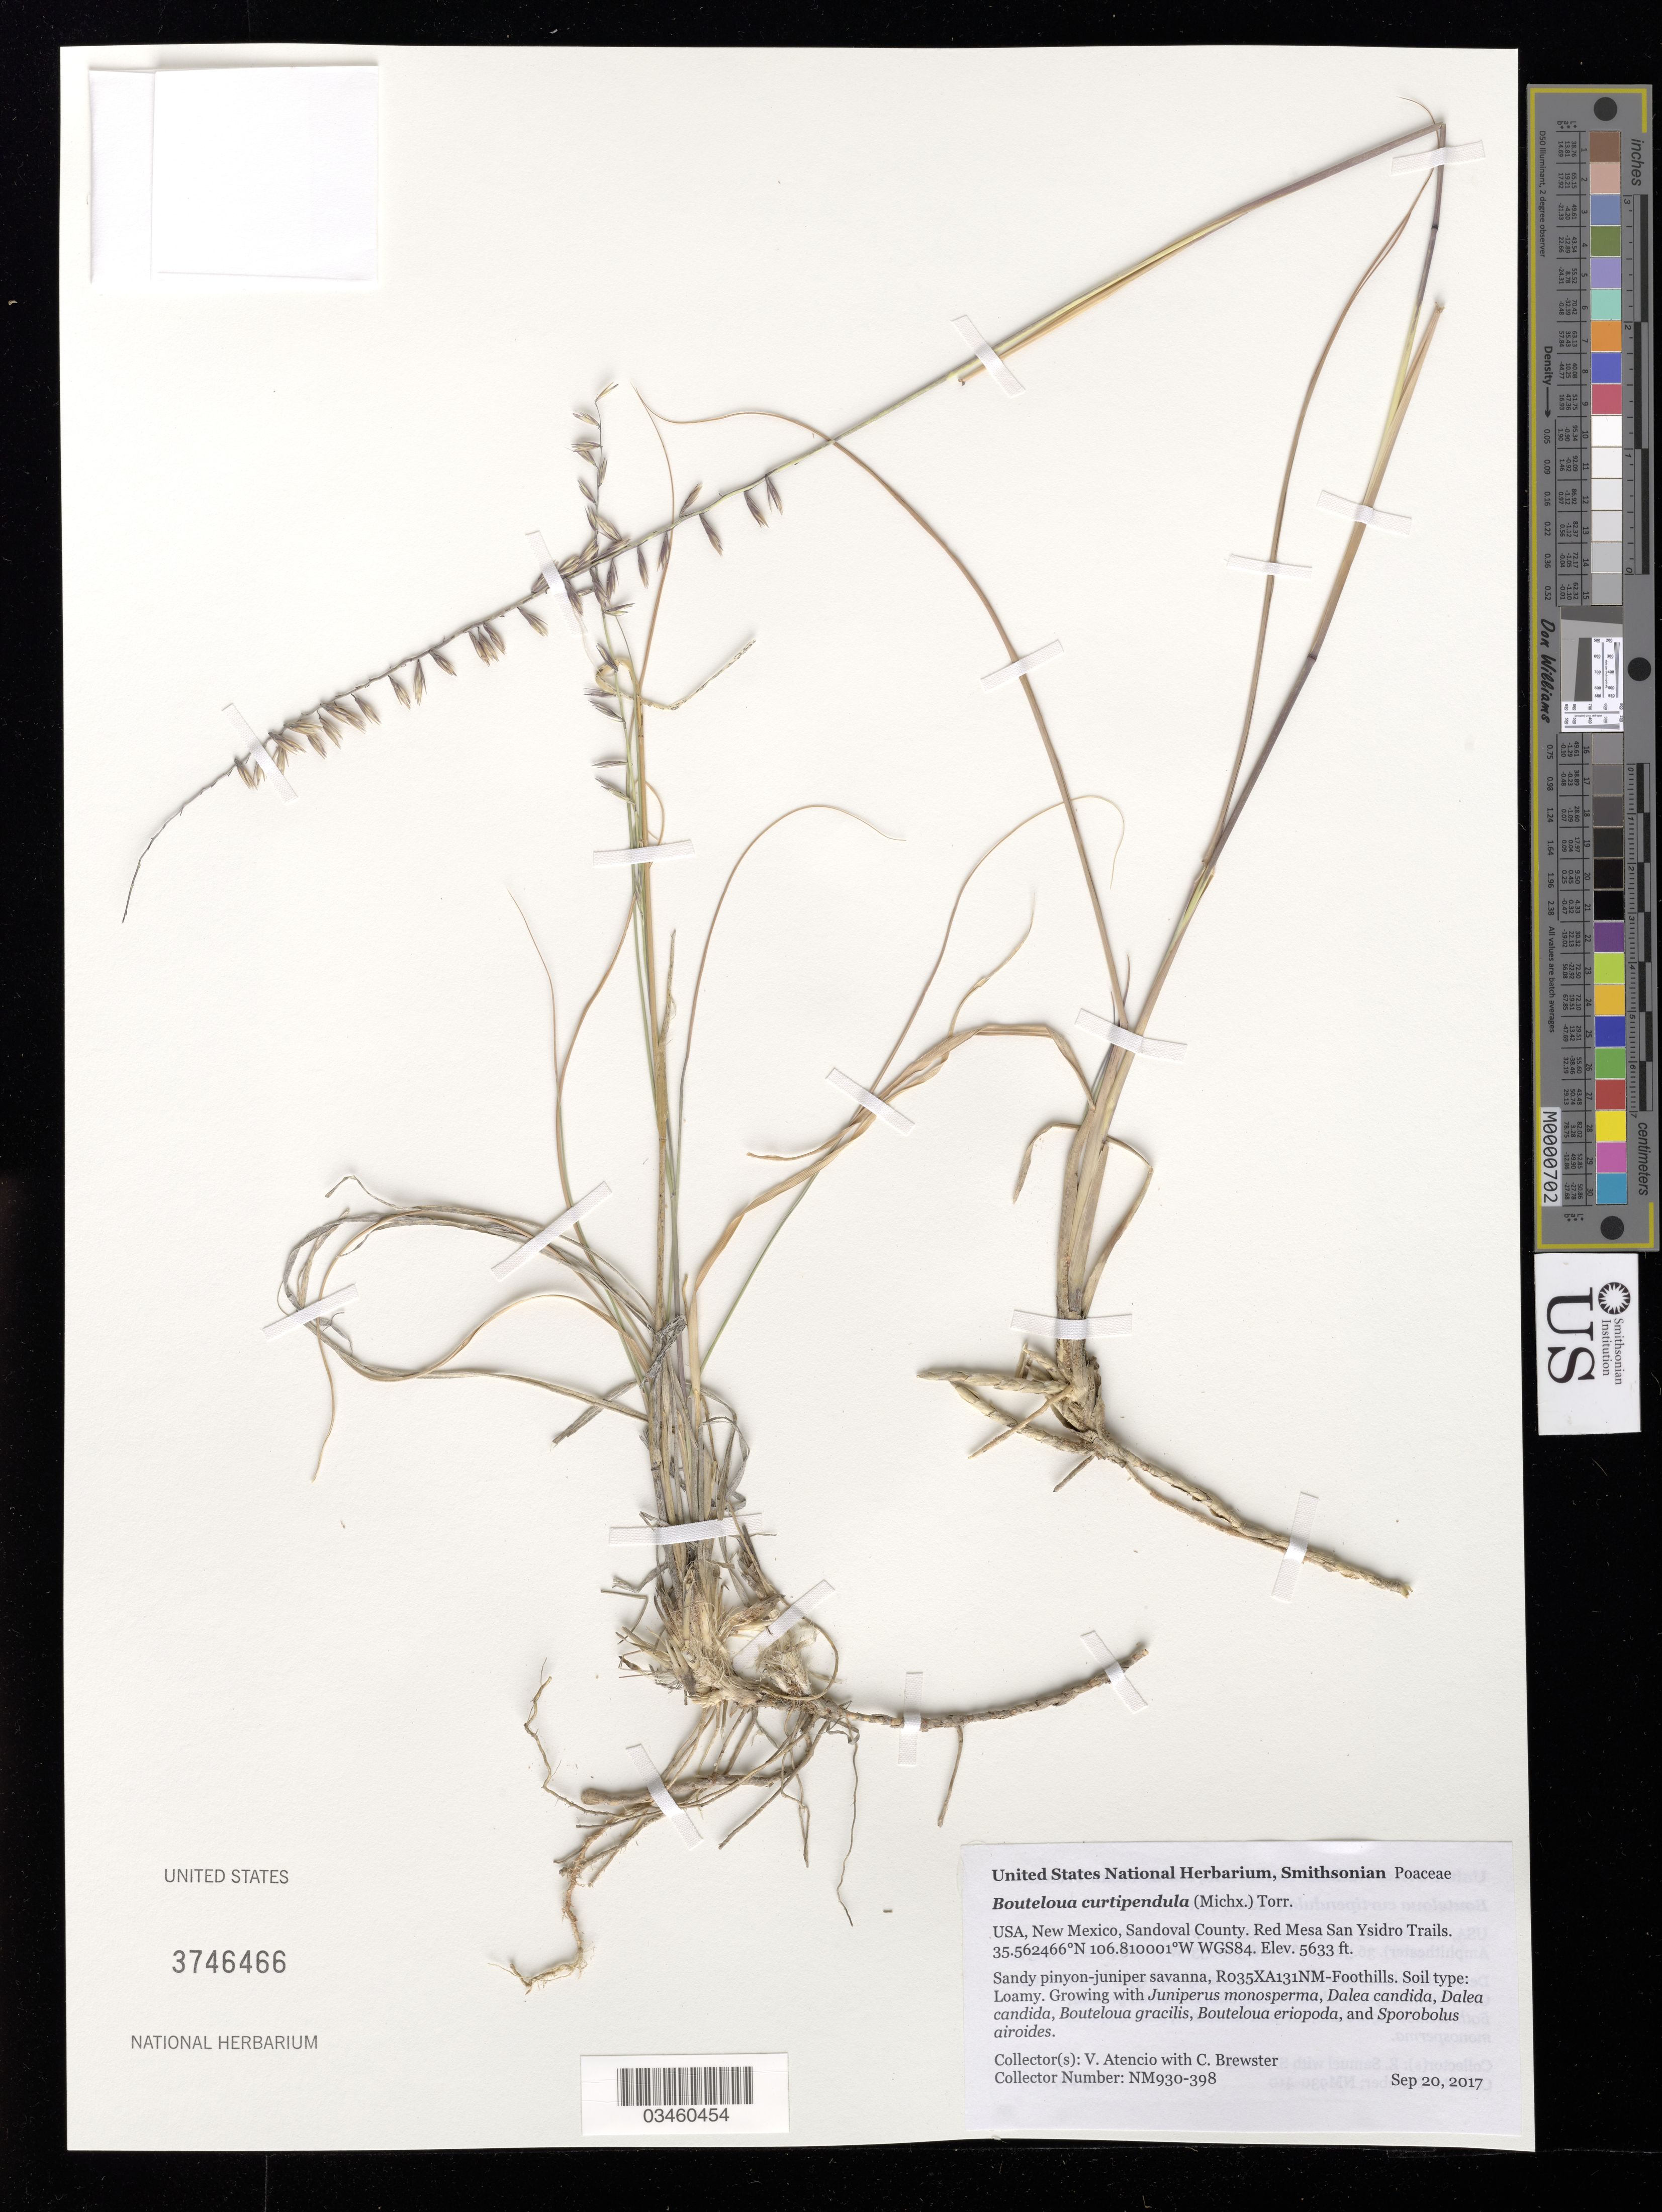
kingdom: Plantae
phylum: Tracheophyta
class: Liliopsida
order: Poales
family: Poaceae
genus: Bouteloua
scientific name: Bouteloua curtipendula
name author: (Michx.) Torr.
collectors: V. Atencio & C. Brewster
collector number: NM930-398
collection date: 2017-09-20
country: United States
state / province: New Mexico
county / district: Sandoval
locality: BLM, Red Mesa San Ysidro Trails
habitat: R035XA131NM-Foothills. Loamy. Sandy pinyon-juniper savanna.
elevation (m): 1717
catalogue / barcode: US 3746466